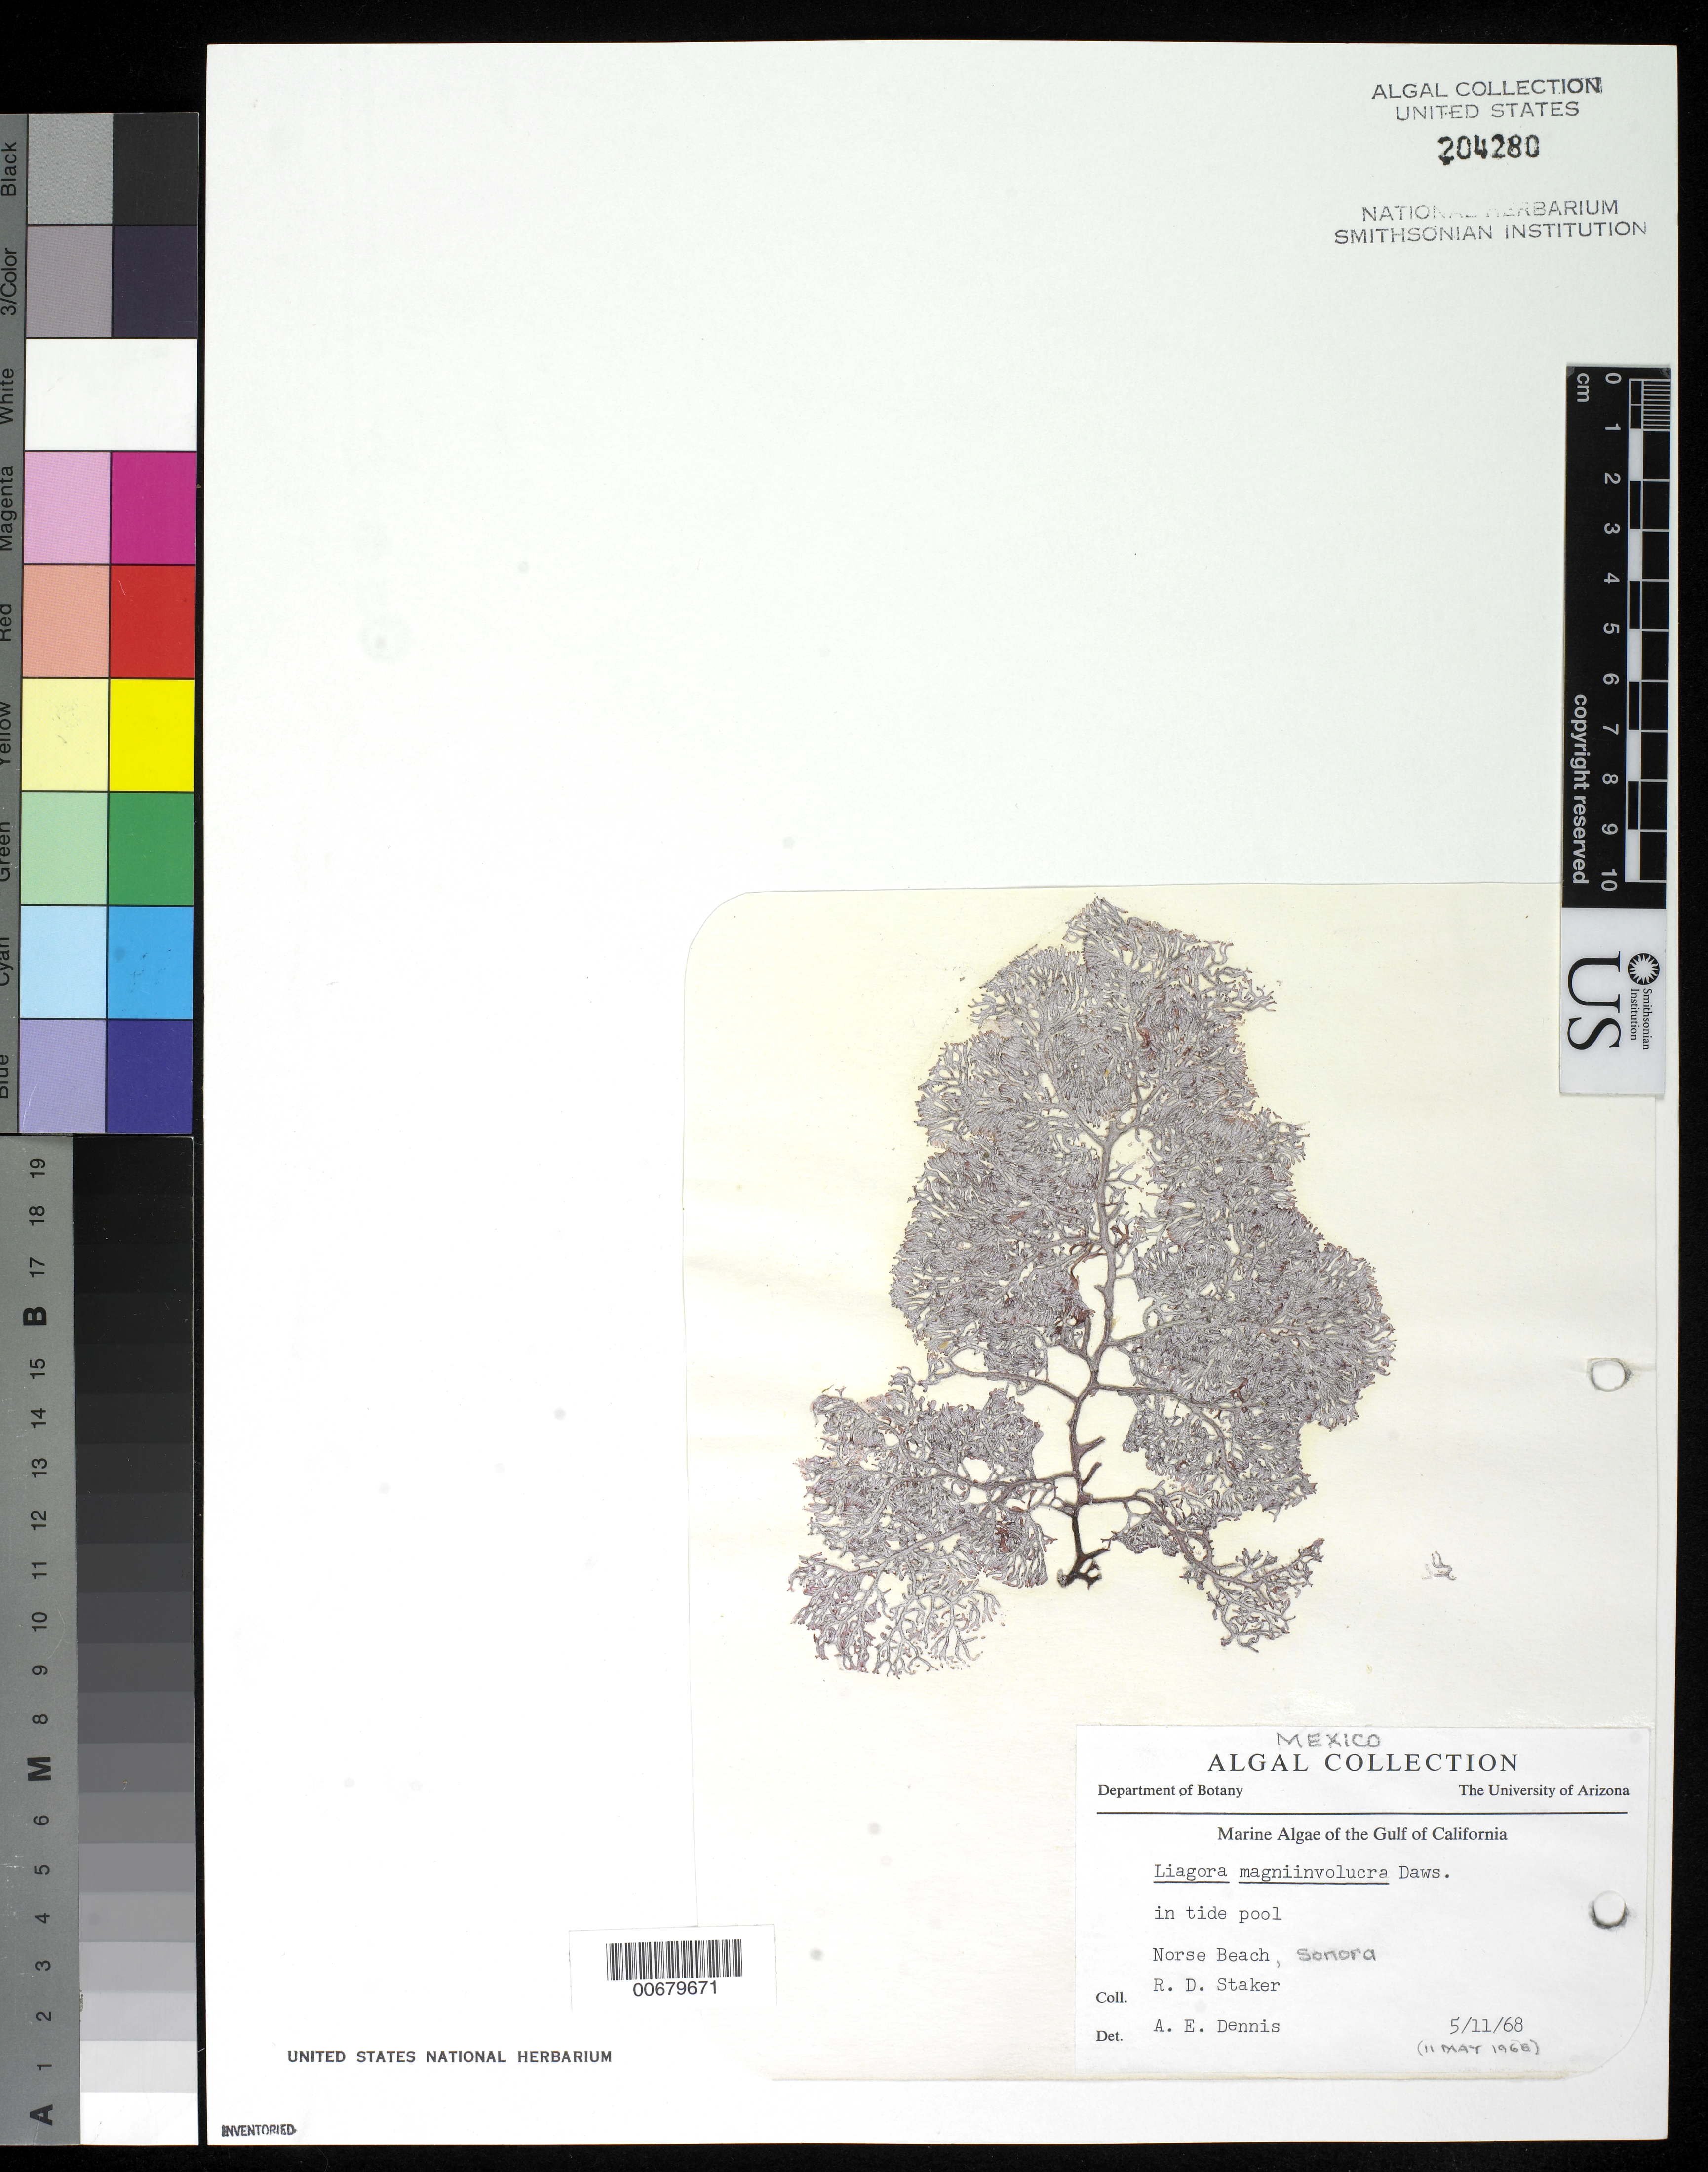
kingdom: Plantae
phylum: Rhodophyta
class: Florideophyceae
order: Nemaliales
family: Liagoraceae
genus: Liagora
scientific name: Liagora magniinvolucra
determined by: Dennis, A. E.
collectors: R. Staker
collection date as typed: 11 May 1968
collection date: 1968-05-11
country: Mexico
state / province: Sonora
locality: Norse Beach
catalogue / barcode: US 204280